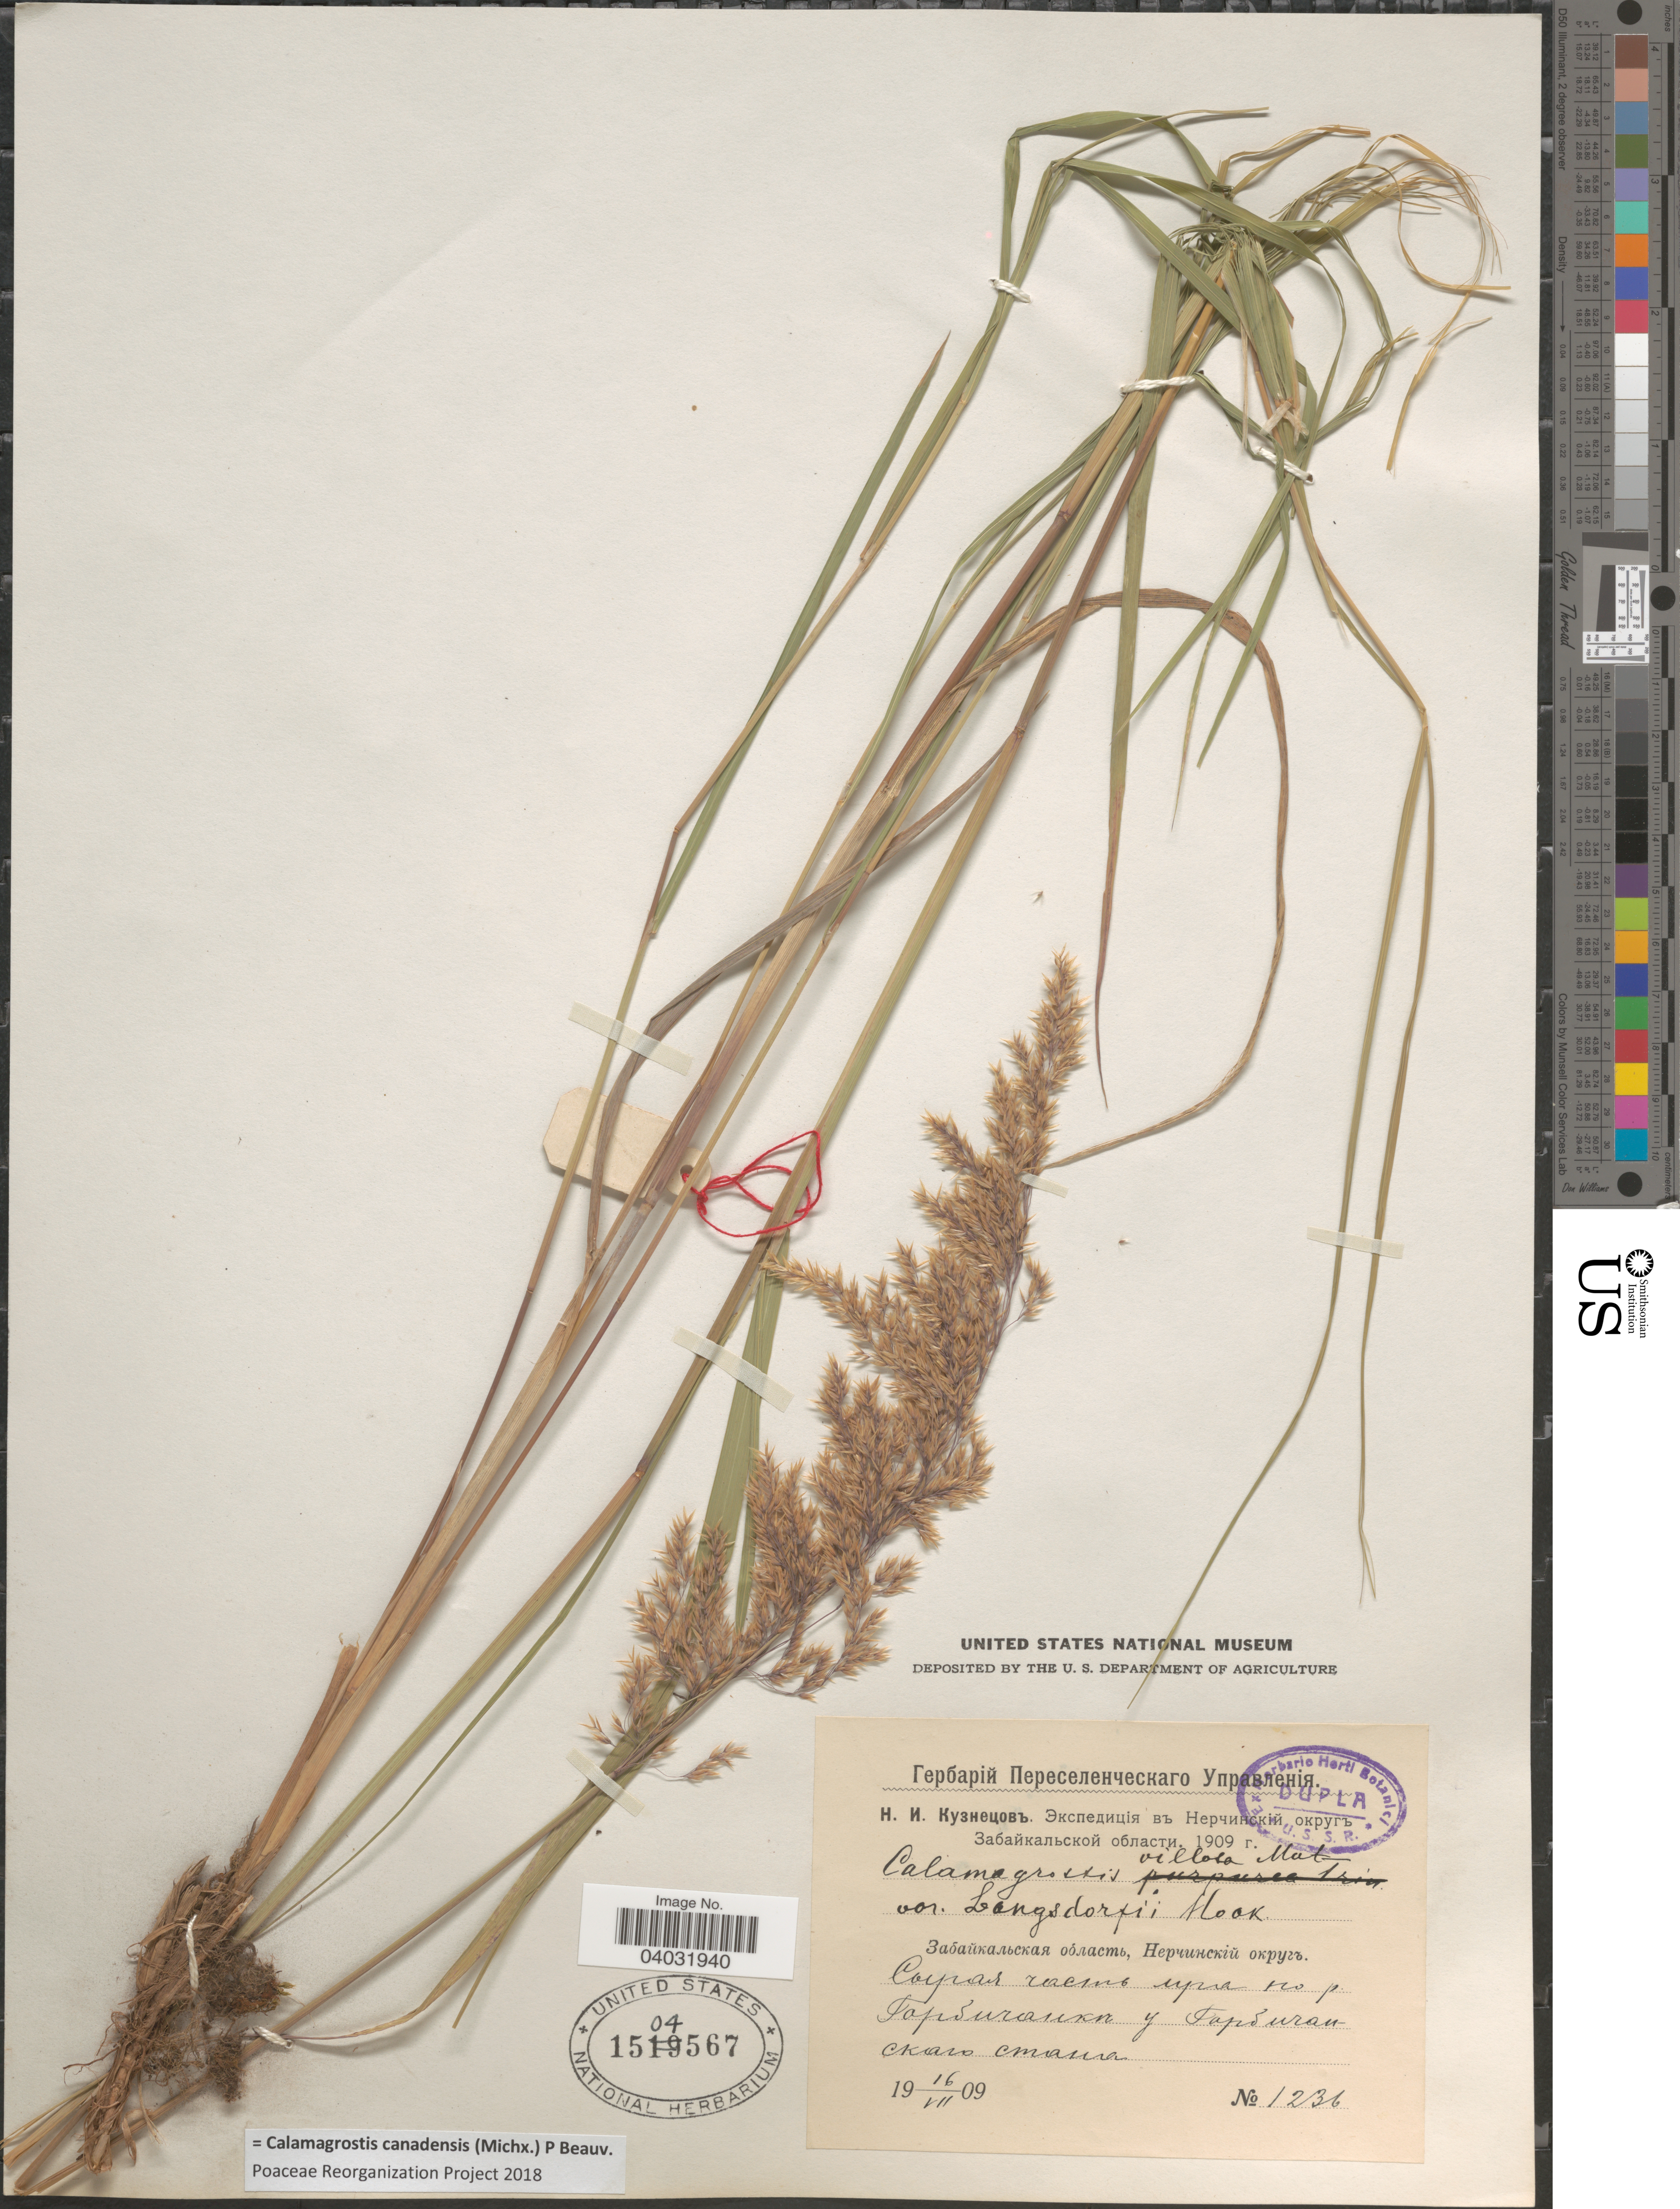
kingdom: Plantae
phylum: Tracheophyta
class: Liliopsida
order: Poales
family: Poaceae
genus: Calamagrostis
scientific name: Calamagrostis canadensis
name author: (Michx.) P. Beauv.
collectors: N. Kuznetsov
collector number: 1236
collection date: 1909-07-16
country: Russian Federation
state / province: Zabaykalsky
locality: District Nerchenskiy, river Gorbichanka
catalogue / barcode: US 1504567